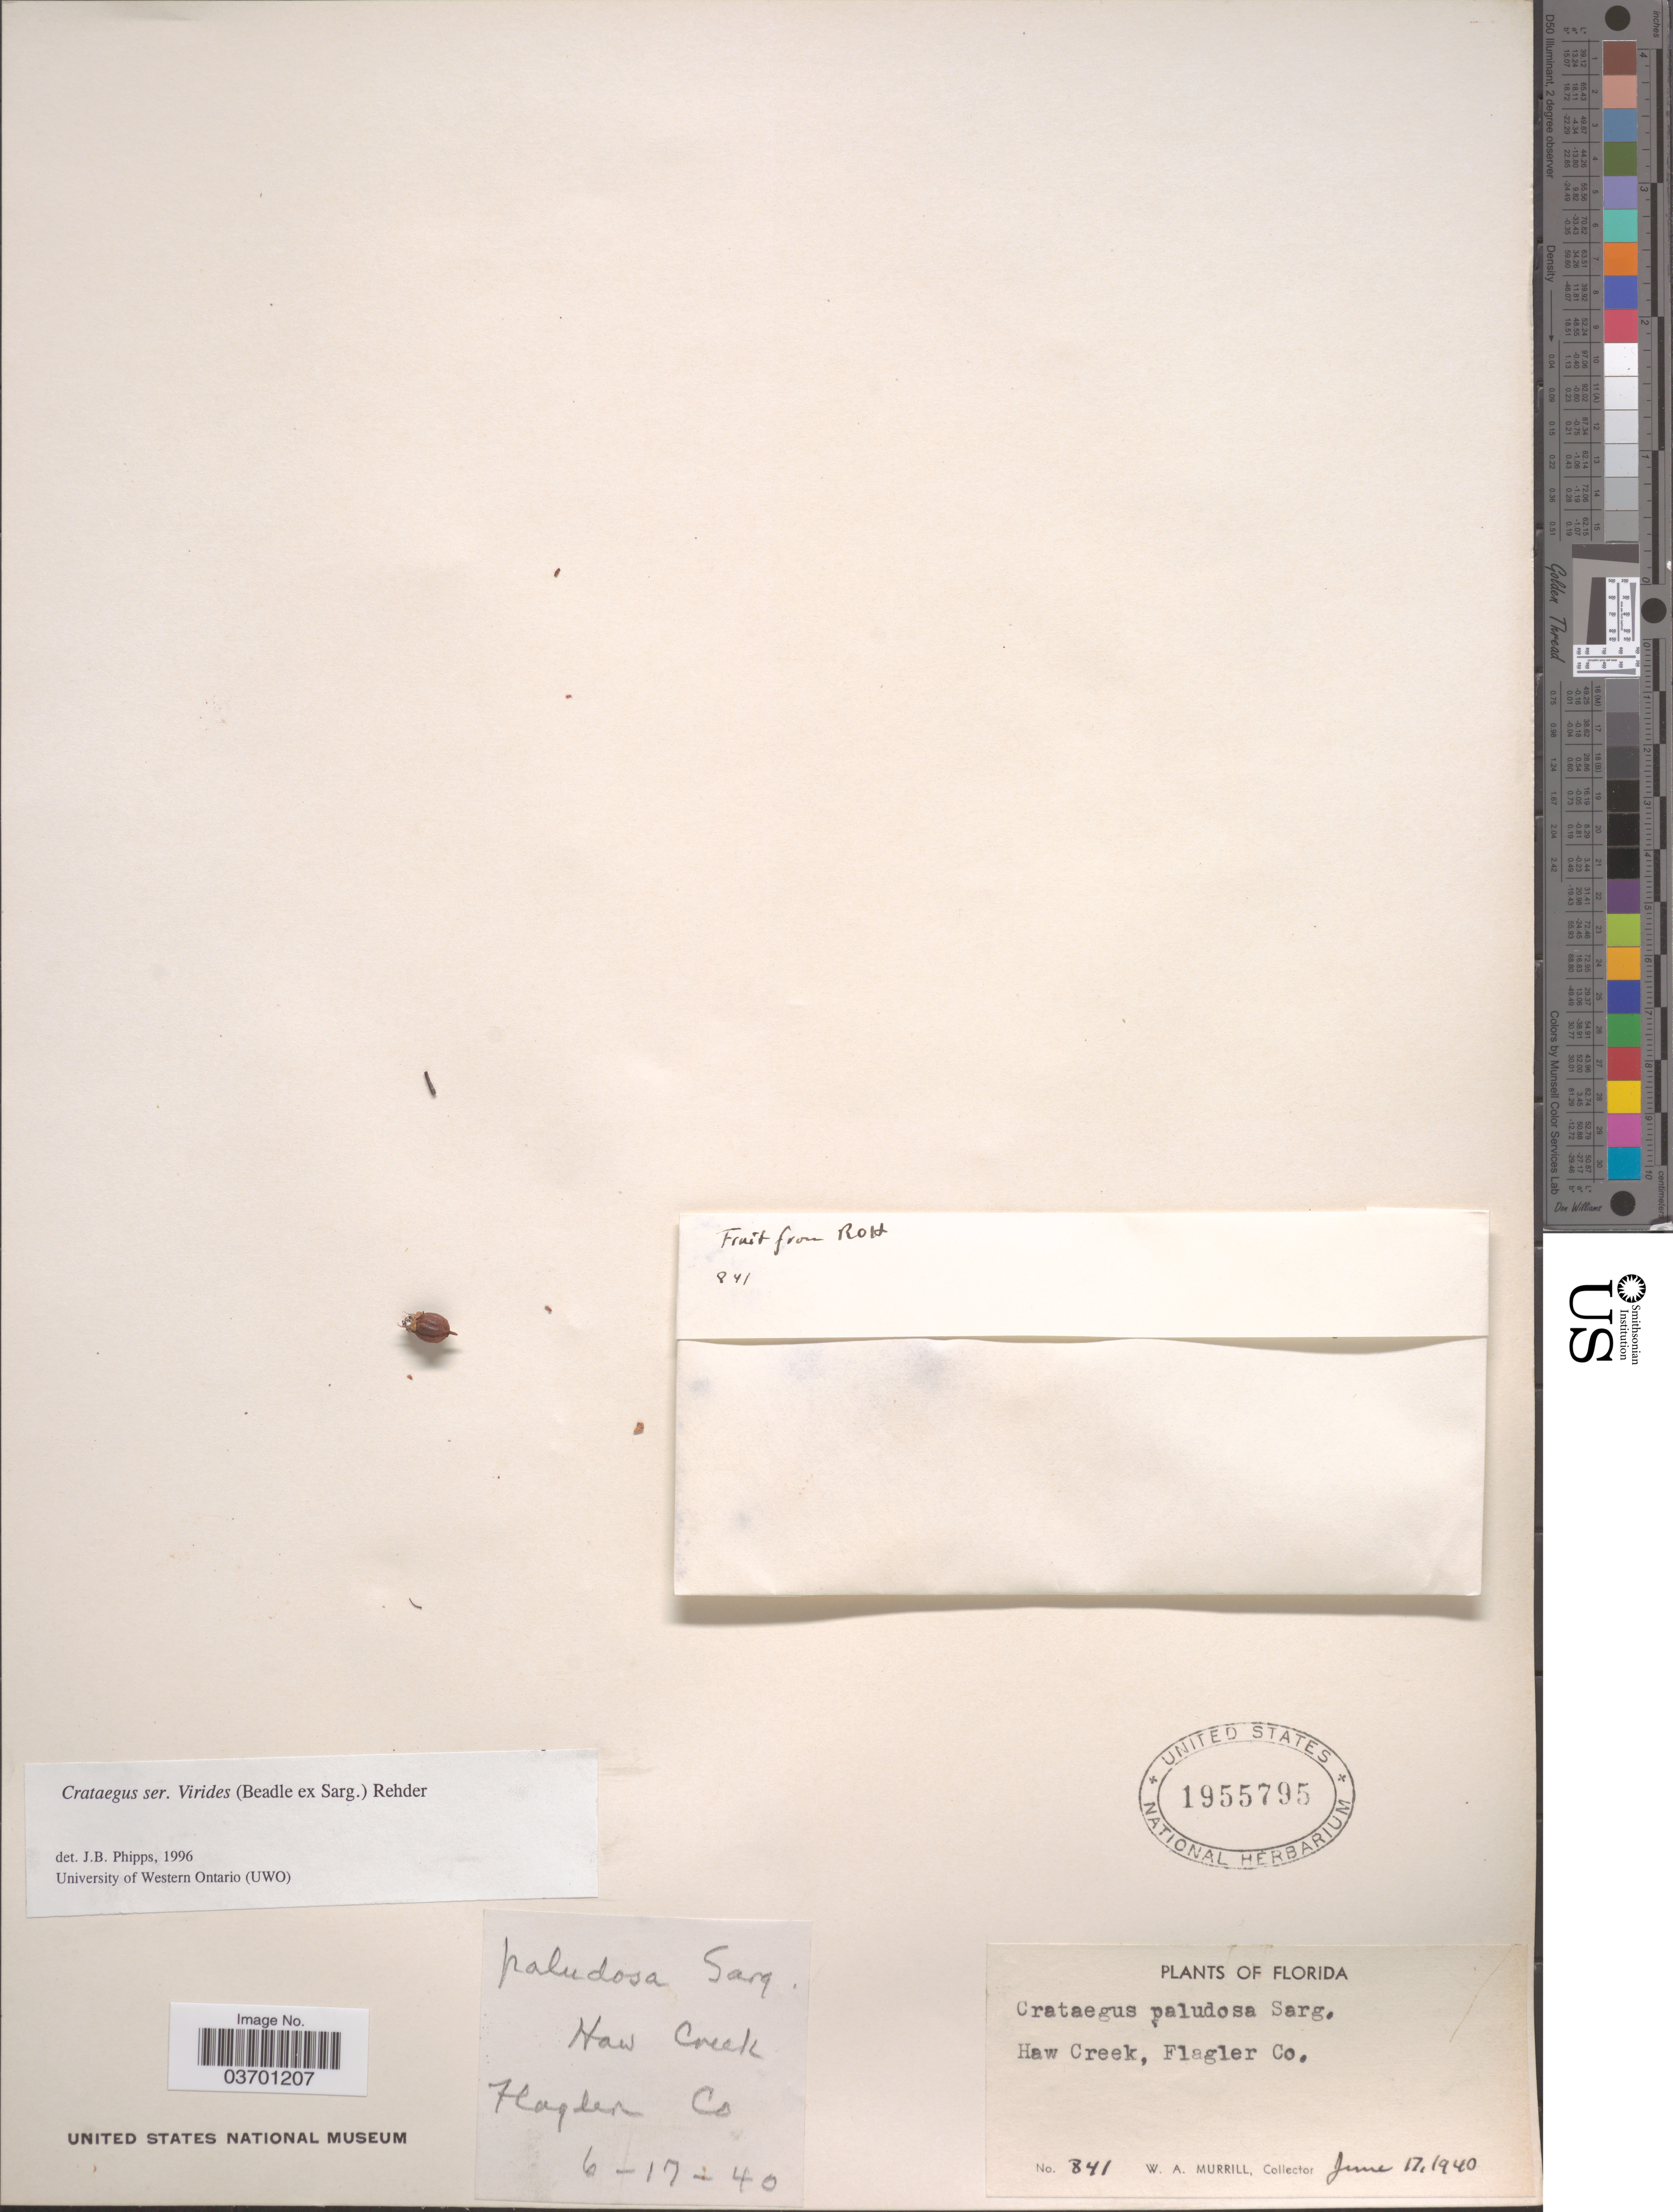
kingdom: Plantae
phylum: Tracheophyta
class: Magnoliopsida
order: Rosales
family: Rosaceae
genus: Crataegus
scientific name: Crataegus paludosa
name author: Sarg.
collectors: W. A. Murrill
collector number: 841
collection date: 1940-06-17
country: United States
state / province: Florida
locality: Haw Creek, Flagler Co.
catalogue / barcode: US 1955795